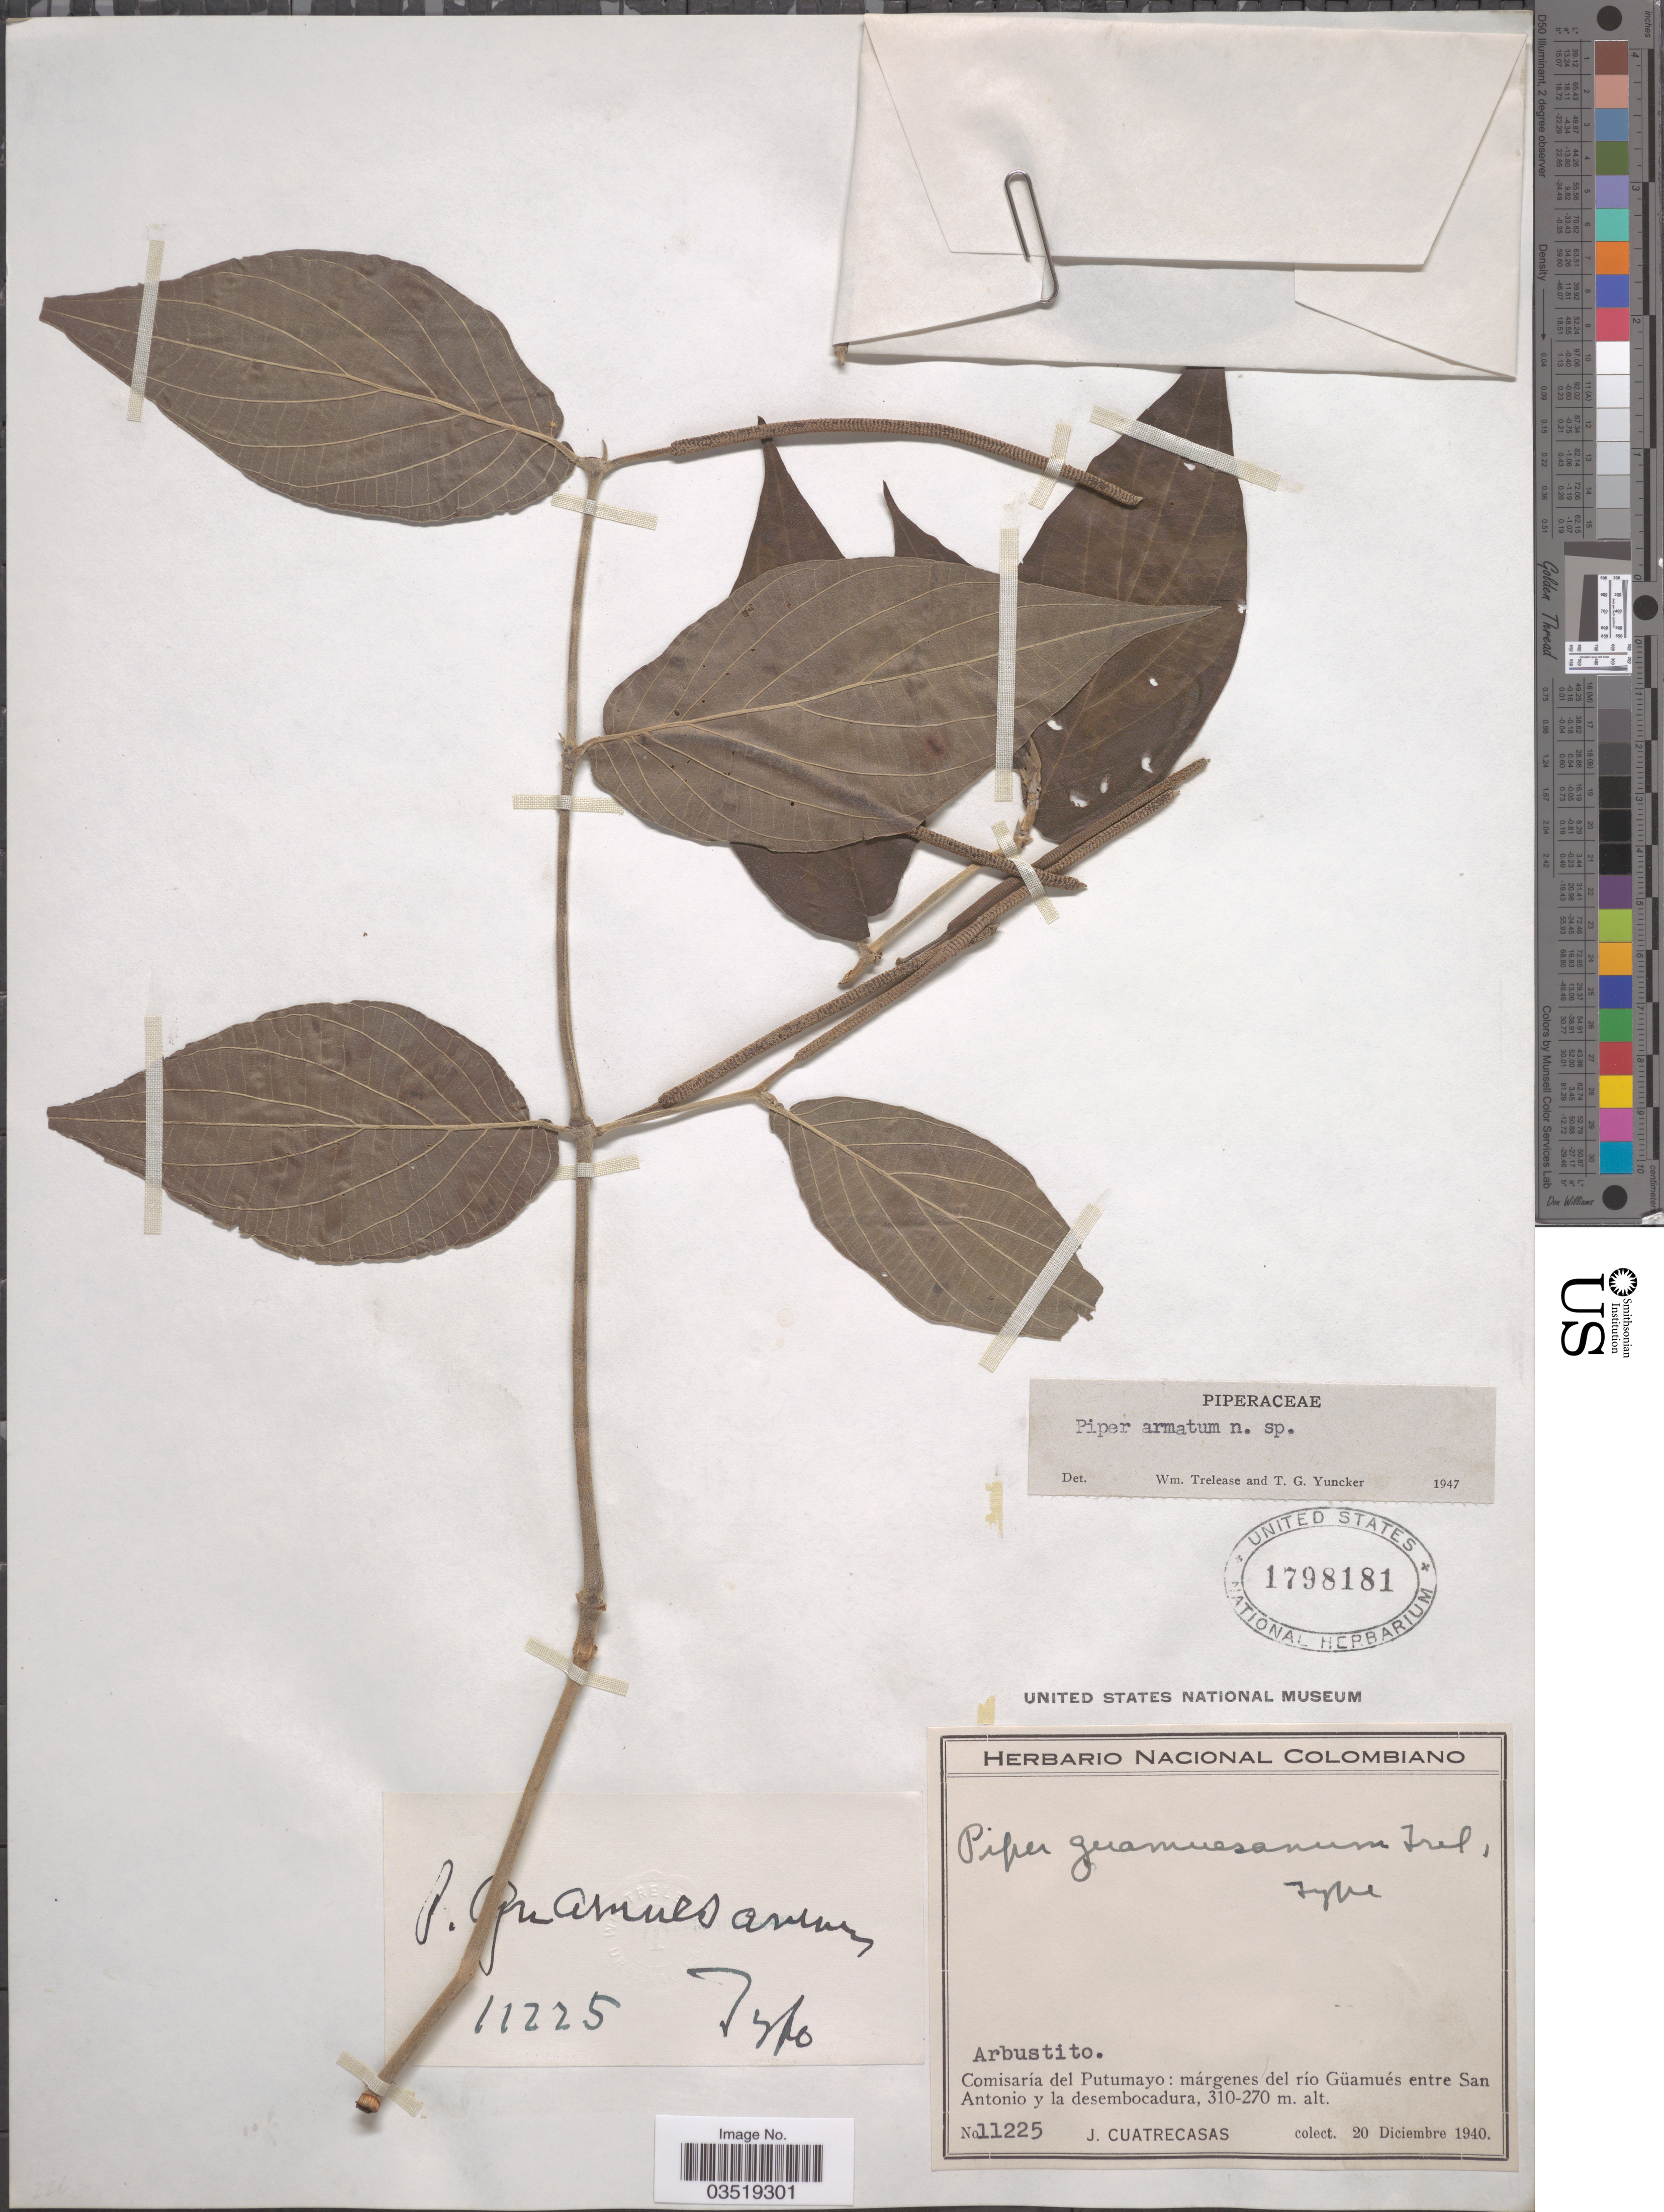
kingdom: Plantae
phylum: Tracheophyta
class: Magnoliopsida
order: Piperales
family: Piperaceae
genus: Piper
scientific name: Piper armatum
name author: Trel. & Yunck.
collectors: J. Cuatrecasas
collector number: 11225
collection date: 1940-12-20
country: Colombia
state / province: Putumayo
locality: Comisaría del Putumayo: márgenes del río Güamué entre San Antonio y la desembocadura.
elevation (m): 270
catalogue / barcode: US 1798181